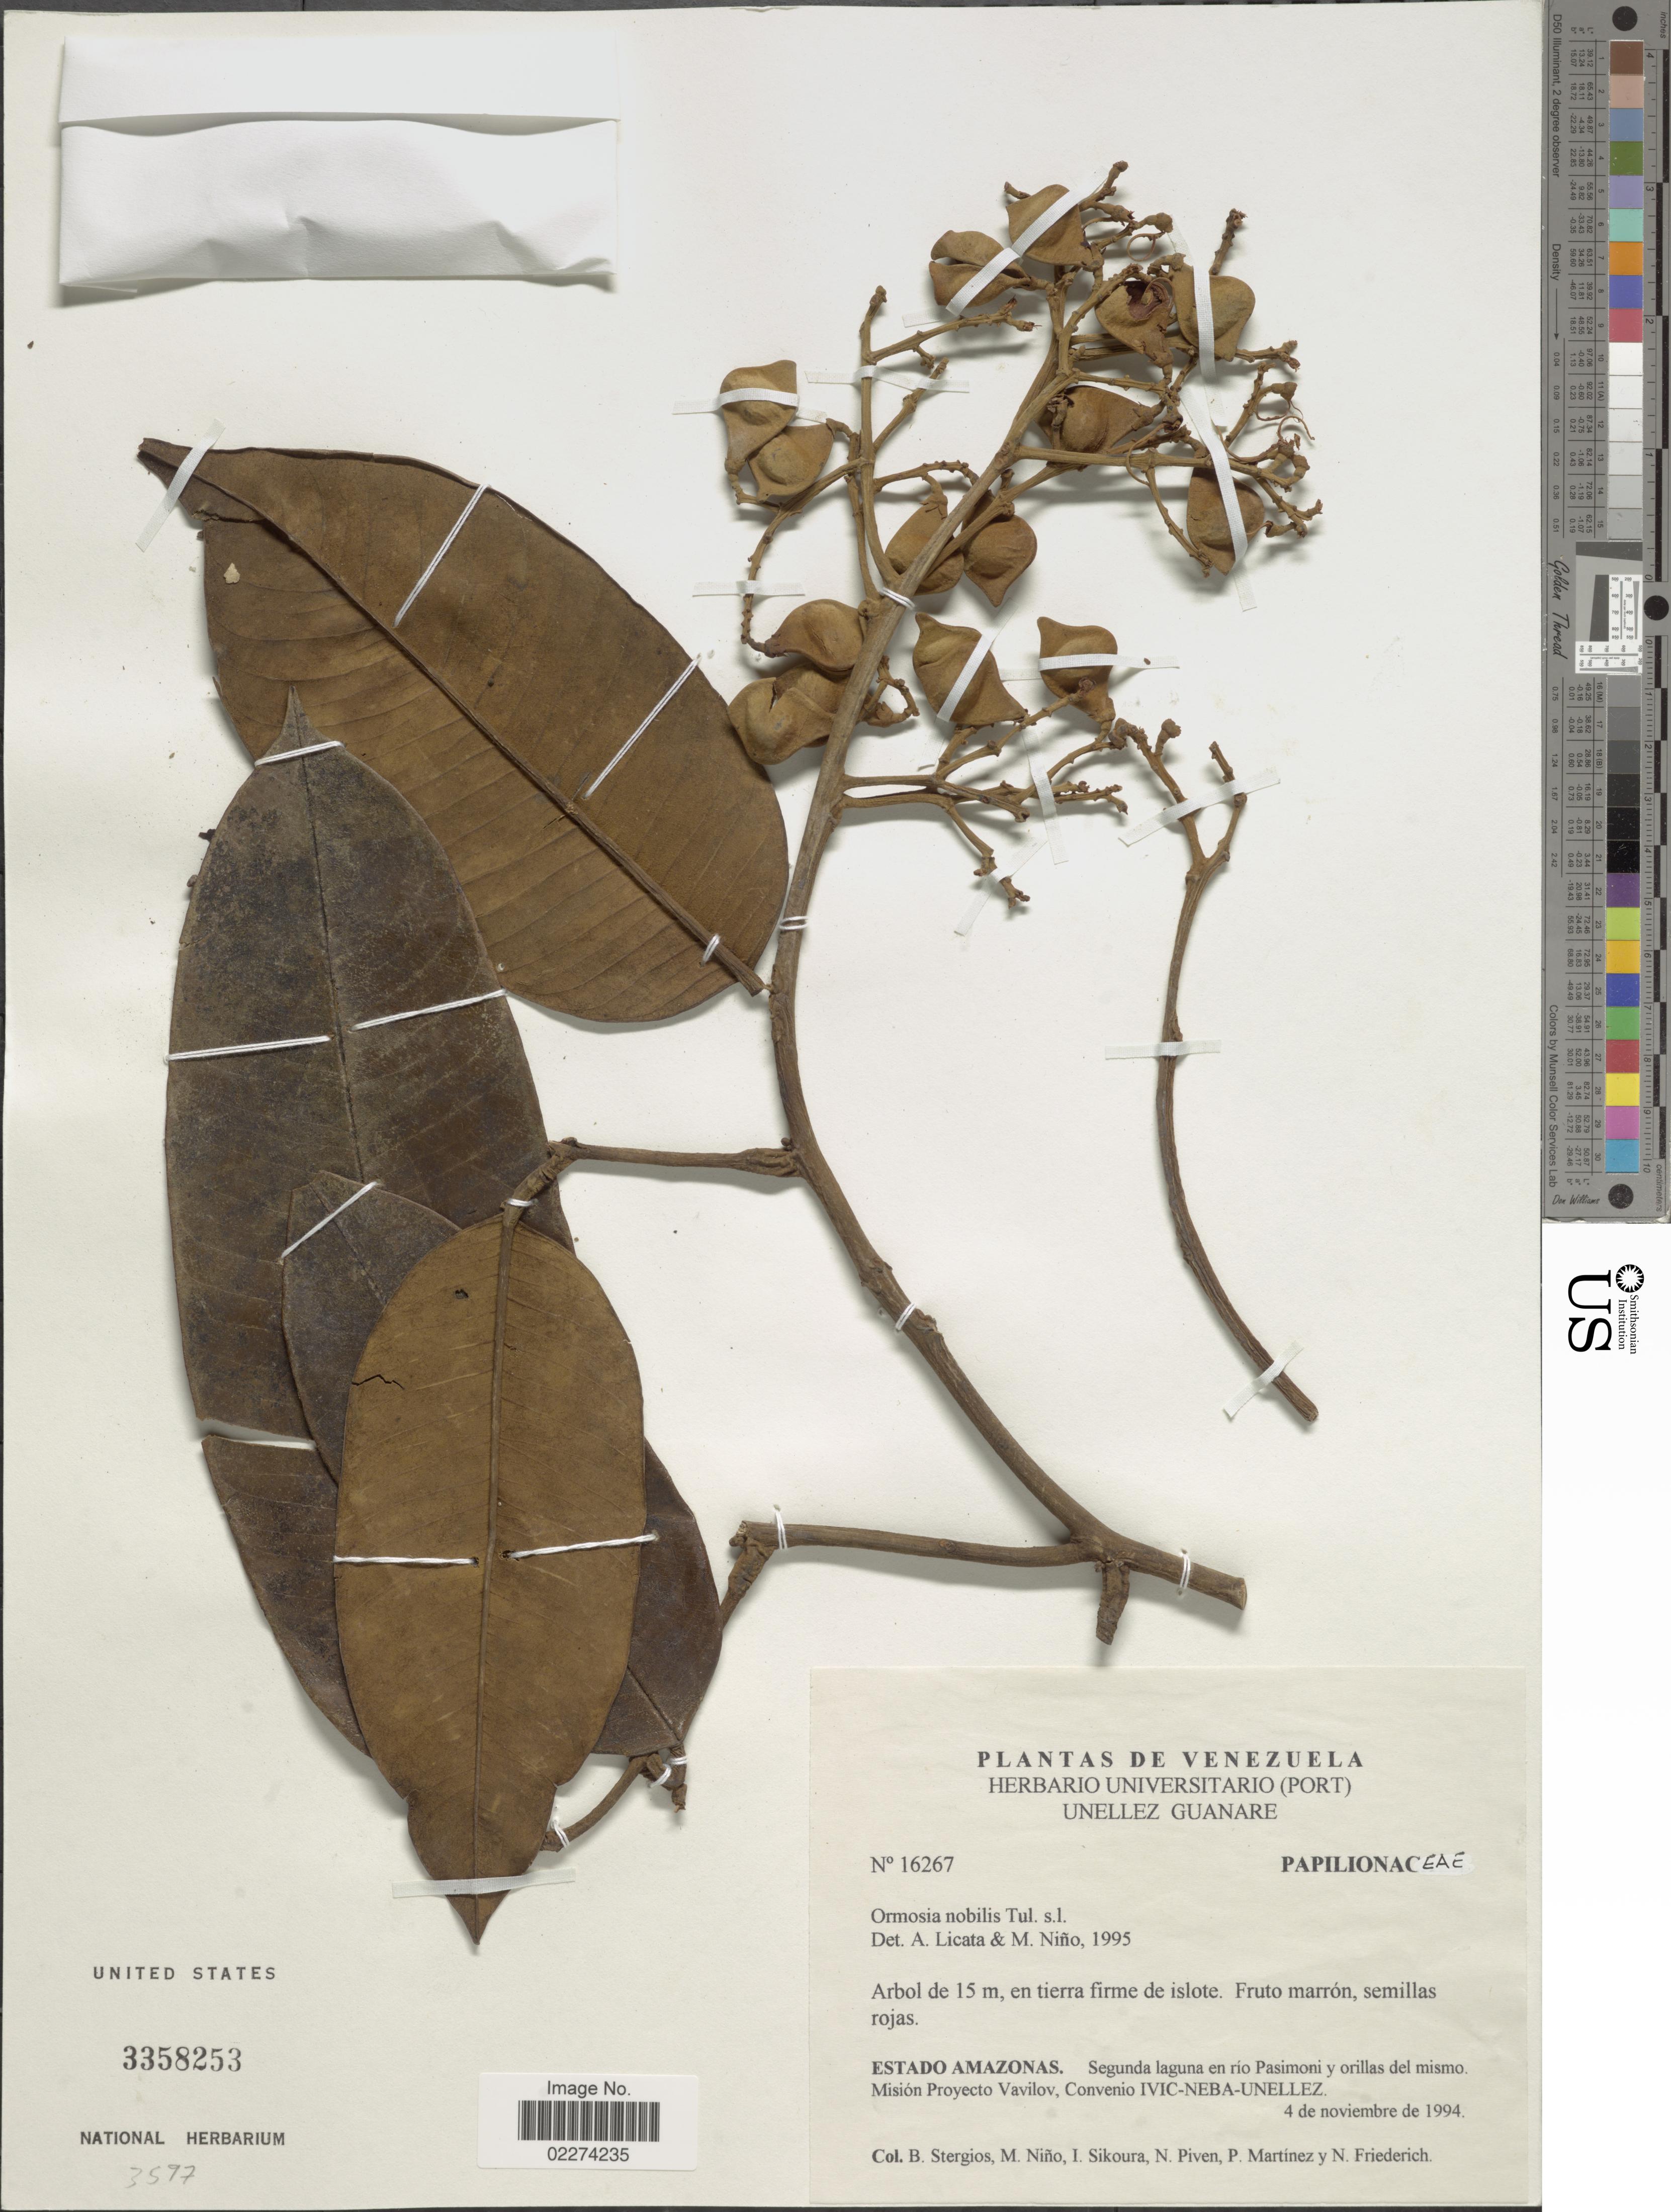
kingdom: Plantae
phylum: Tracheophyta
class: Magnoliopsida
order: Fabales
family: Fabaceae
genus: Ormosia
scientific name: Ormosia nobilis var. nobilis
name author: Tul.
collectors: B. G. Stergios, S. M. Niño, I. Sikoura, N. Piven, P. Martínez & N. Friederich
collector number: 16267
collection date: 1997-11-04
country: Venezuela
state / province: Amazonas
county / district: Río Negro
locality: Segunda laguna en rio Pasimoni y orillas del mismo, Mision Proyecto Vavilov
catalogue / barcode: US 3358253